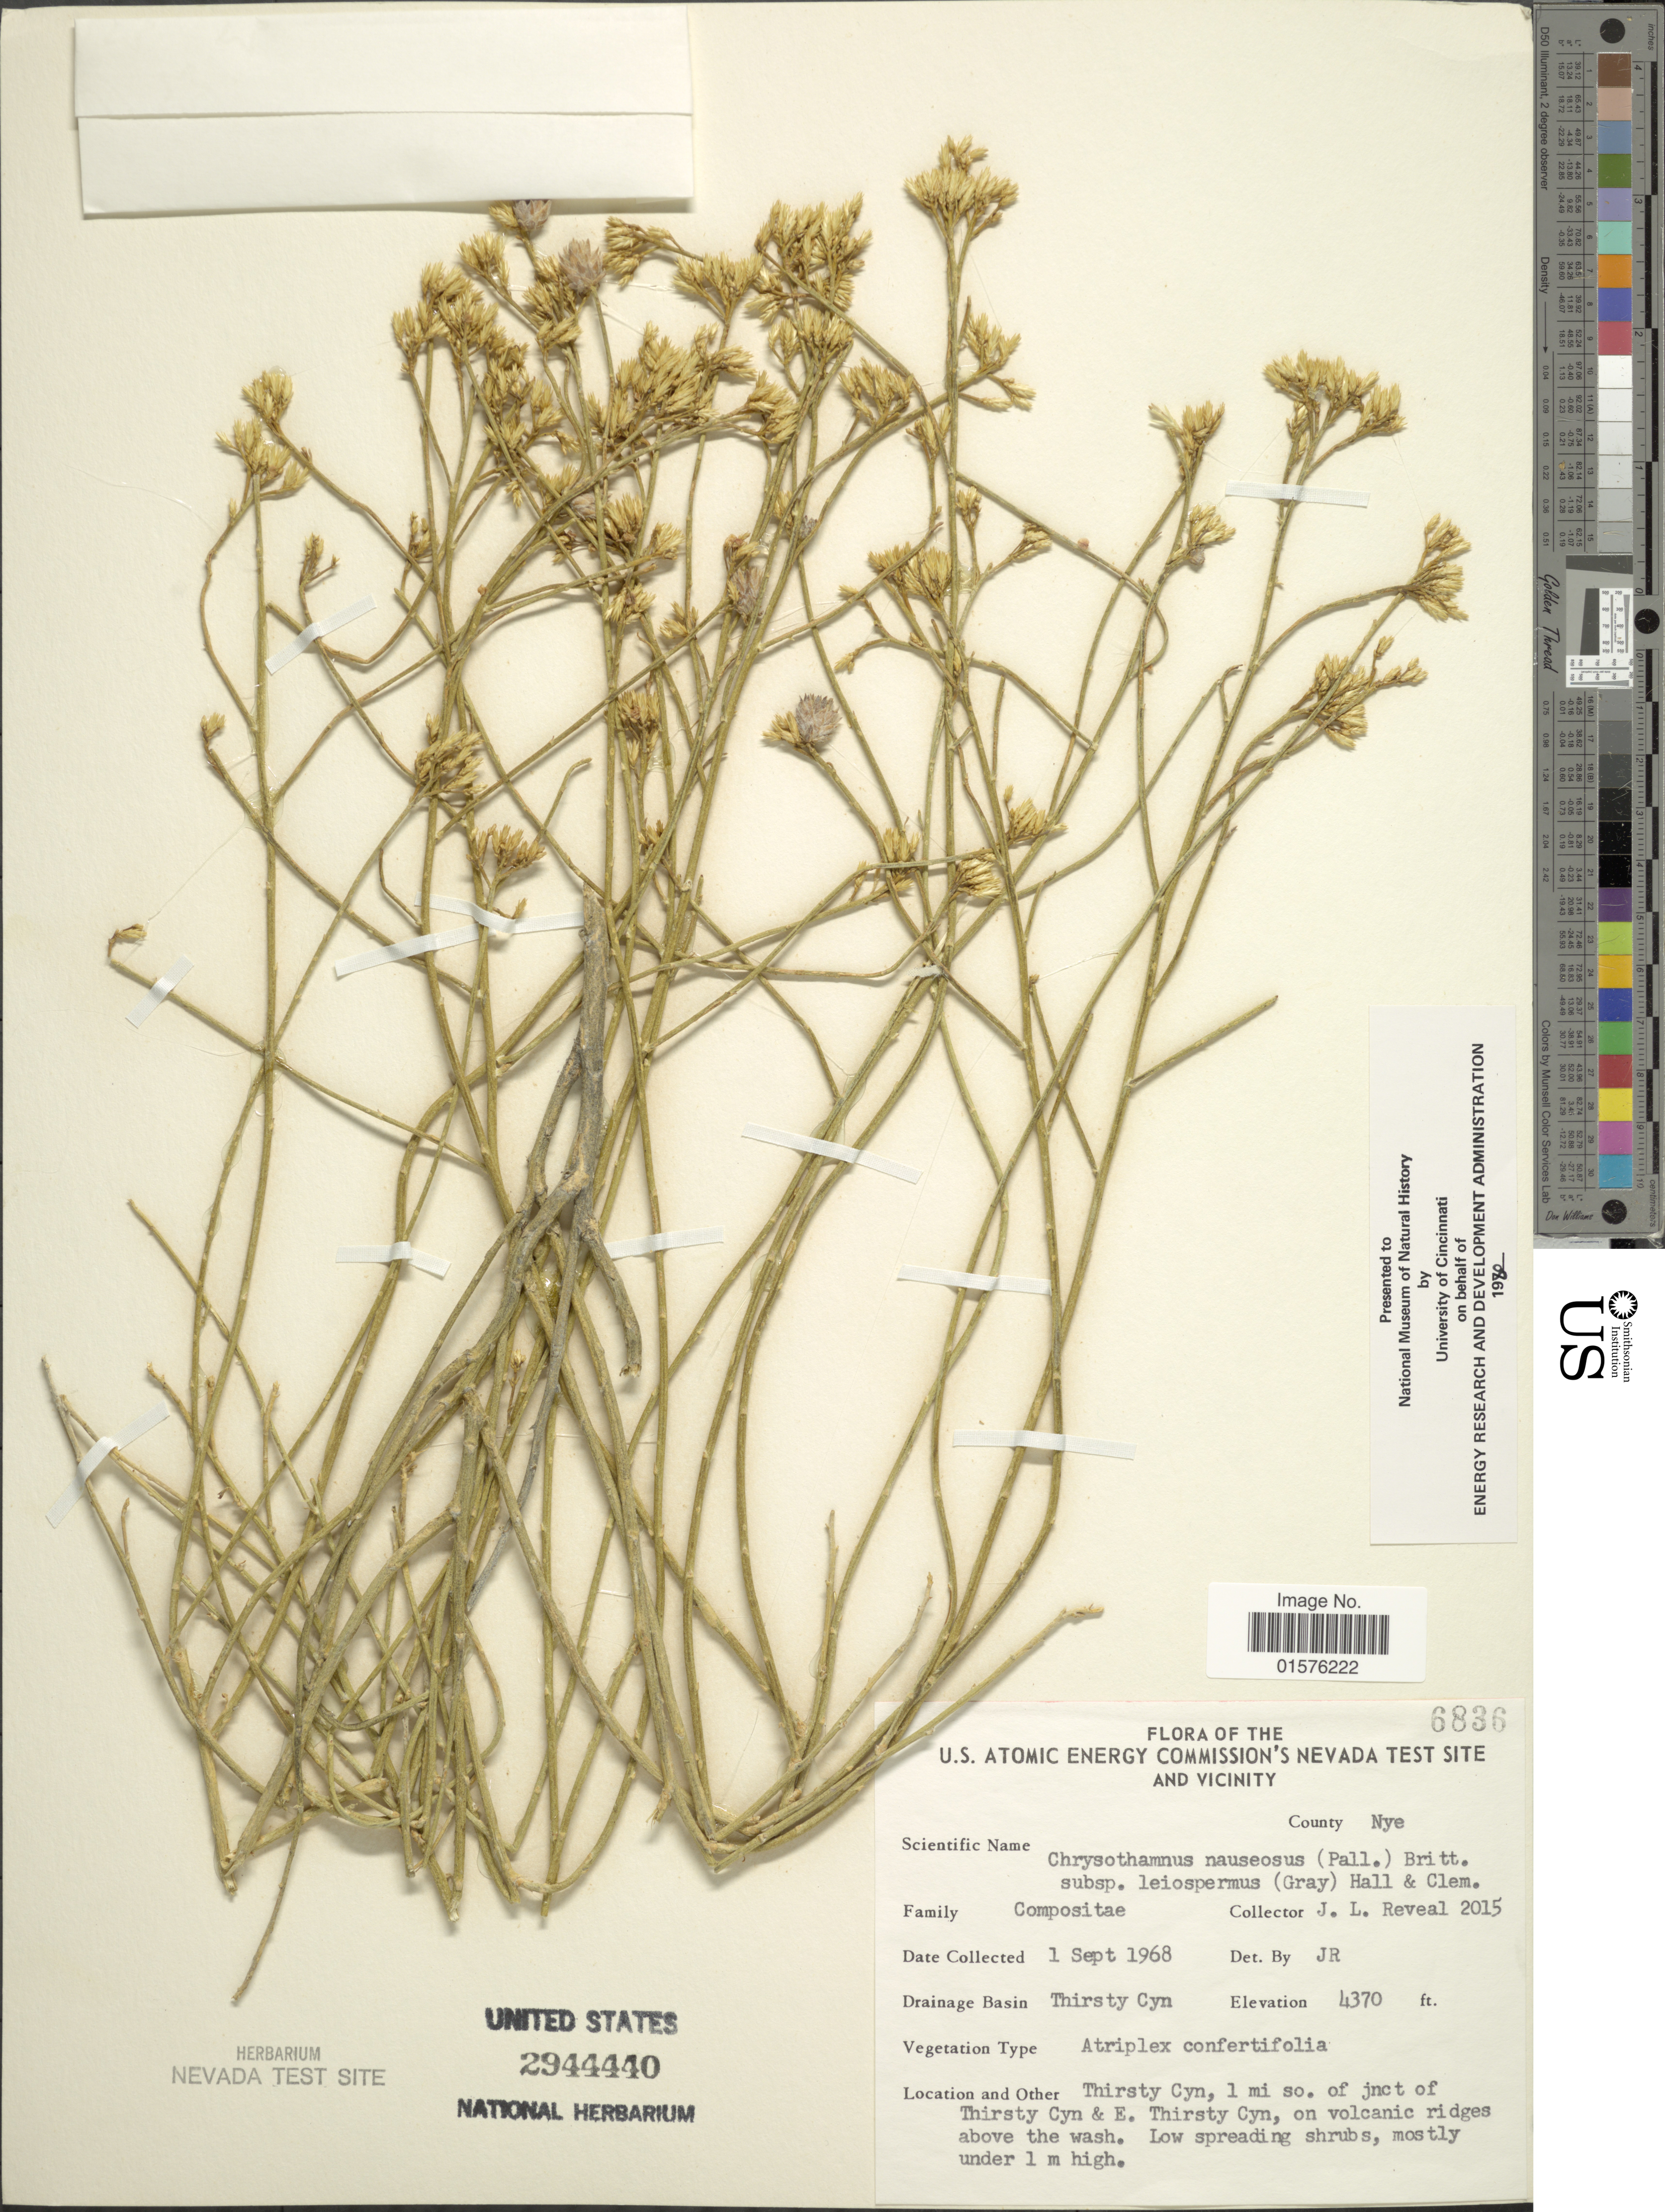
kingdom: Plantae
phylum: Tracheophyta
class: Magnoliopsida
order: Asterales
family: Asteraceae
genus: Ericameria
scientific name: Ericameria nauseosa var. leiosperma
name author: (A. Gray) G.L. Nesom & G.I. Baird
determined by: Urbatsch, Lowell E., Curator (LSU), Louisiana State University (UNITED STATES)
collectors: J. L. Reveal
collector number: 2015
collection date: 1968-09-01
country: United States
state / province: Nevada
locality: The U.S. Atomic Energy Commision's Nevada test site and vicinity, County: Nye, Drainage basin: Thirsty Cyn, Thirsty Cyn, 1 mi so. jnct of Thirsty Cyn & E. Thirsty Cyn, on volcanic ridges above the wash.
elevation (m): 1332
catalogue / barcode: US 2944440